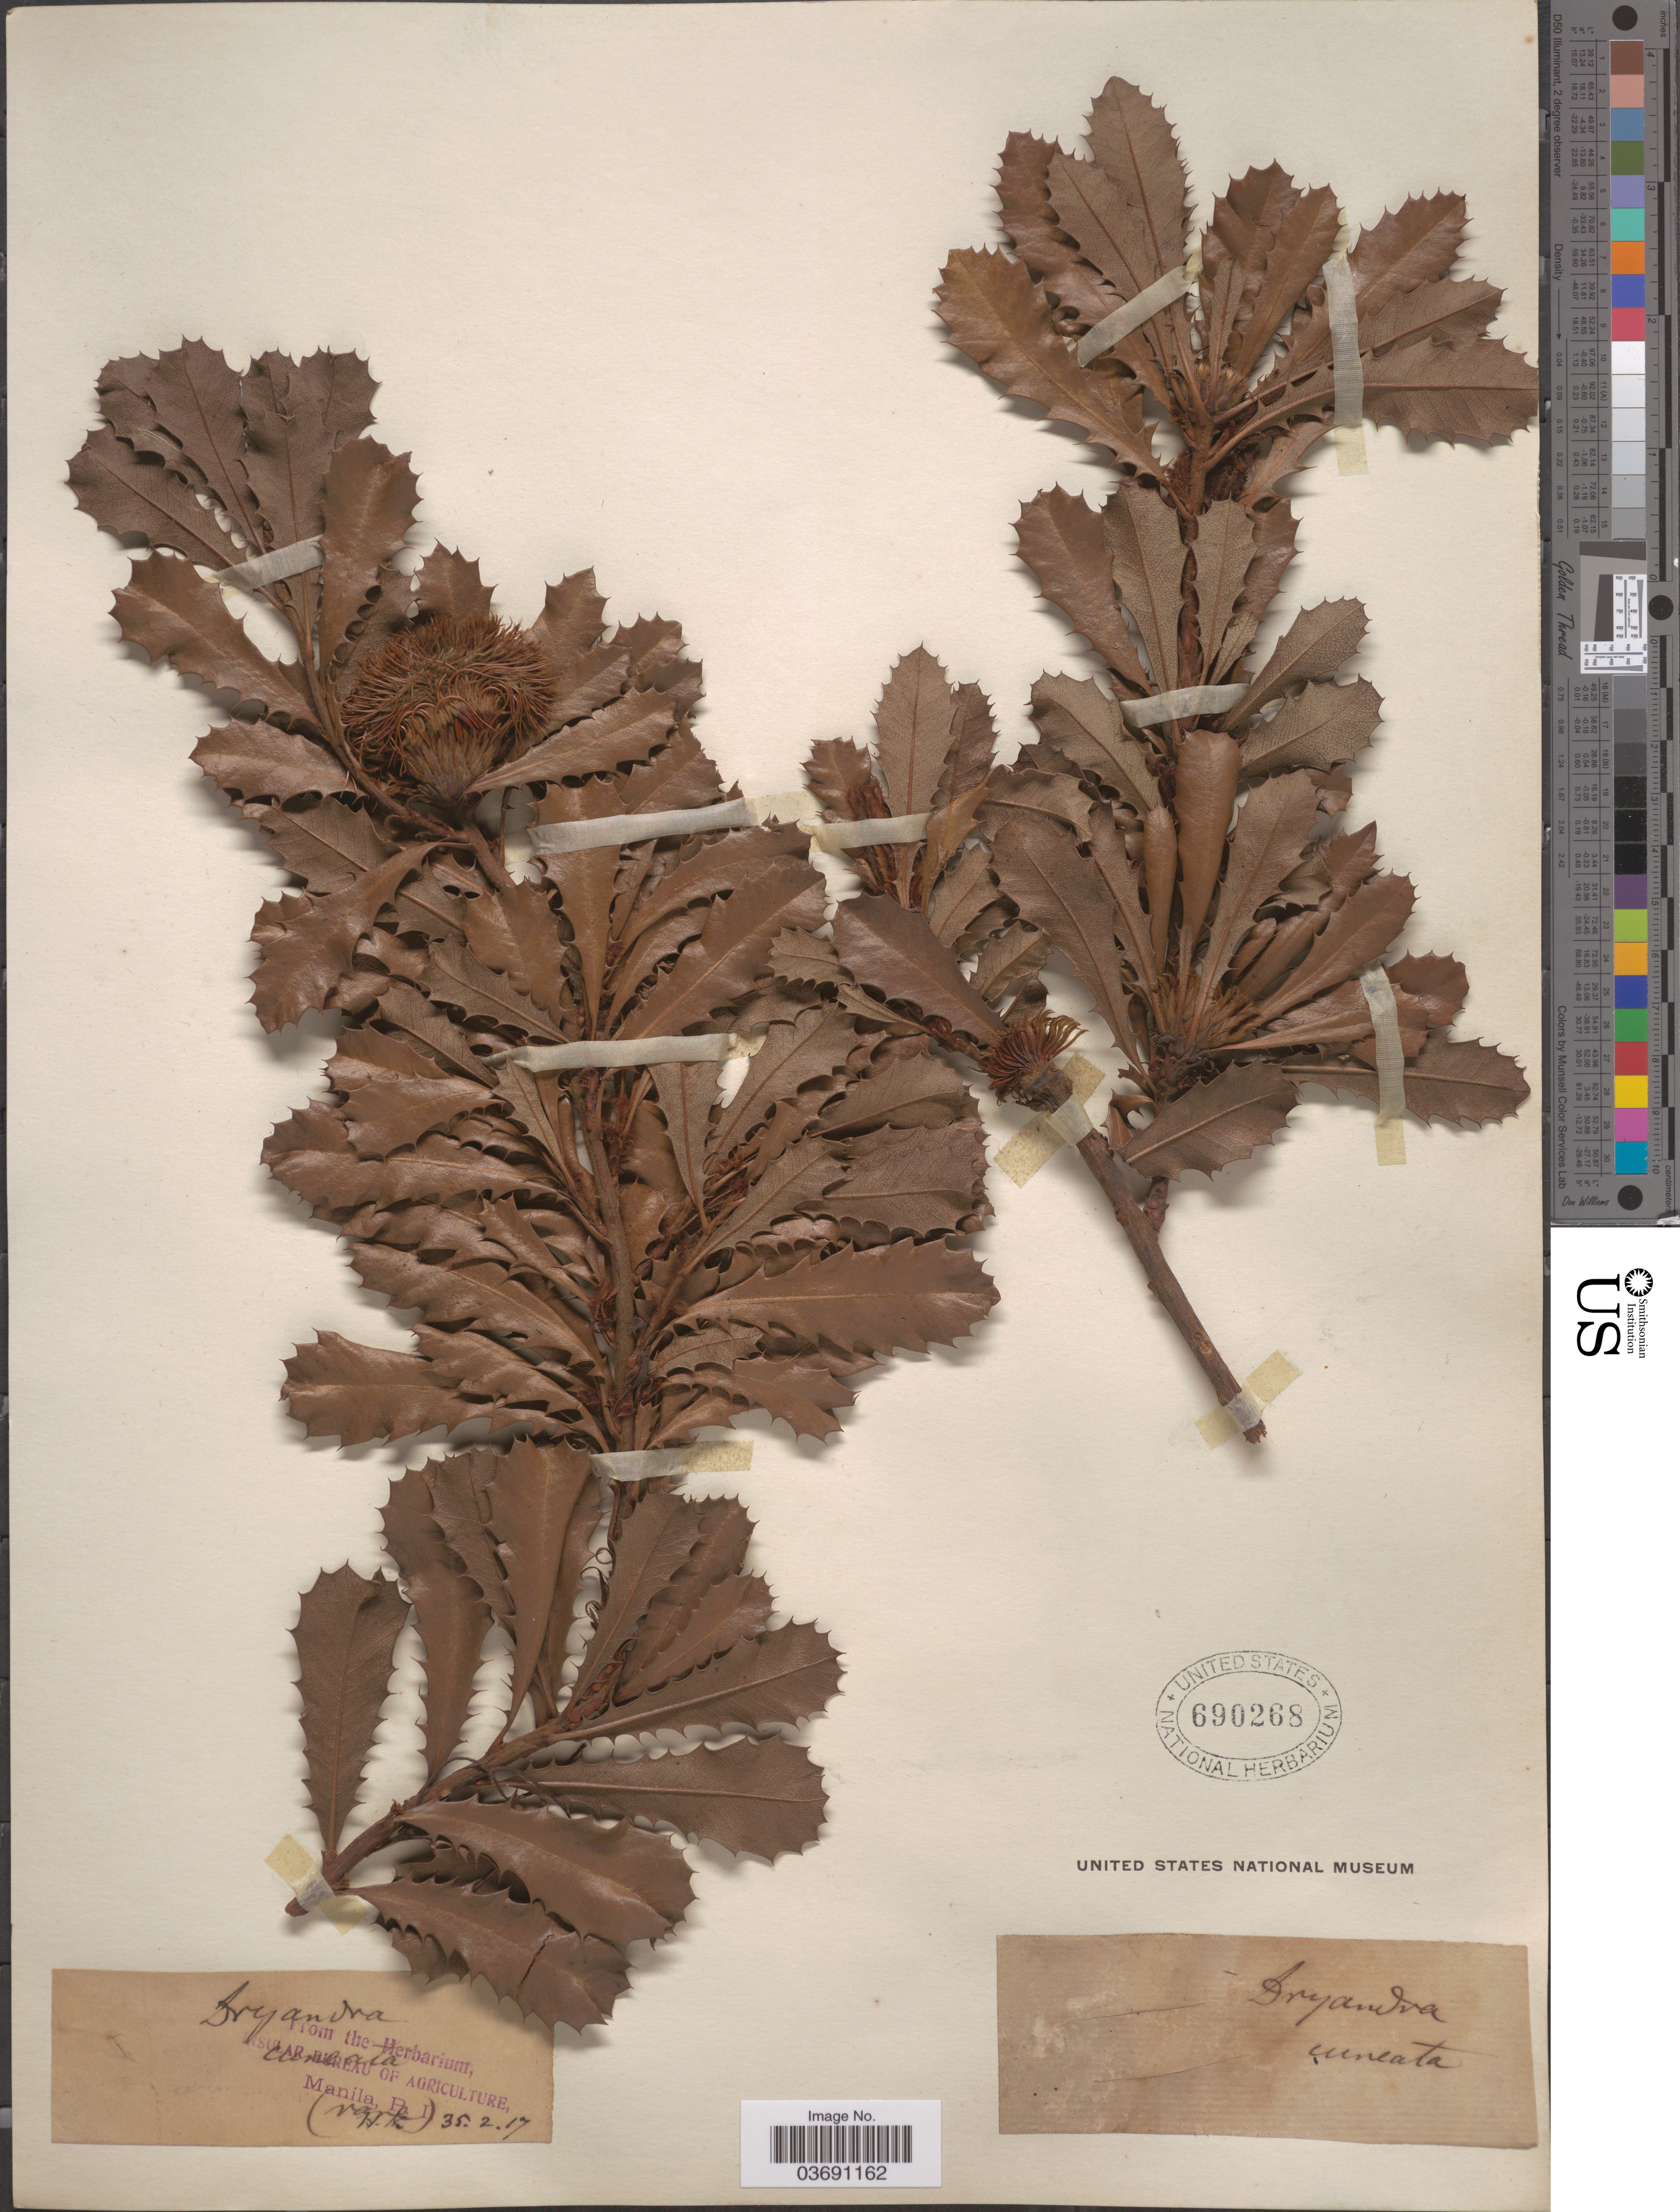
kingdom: Plantae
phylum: Tracheophyta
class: Magnoliopsida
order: Proteales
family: Proteaceae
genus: Dryandra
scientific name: Dryandra cuneata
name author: R. Br.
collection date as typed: Transcribed d/m/y: 17/2/35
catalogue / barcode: US 690268